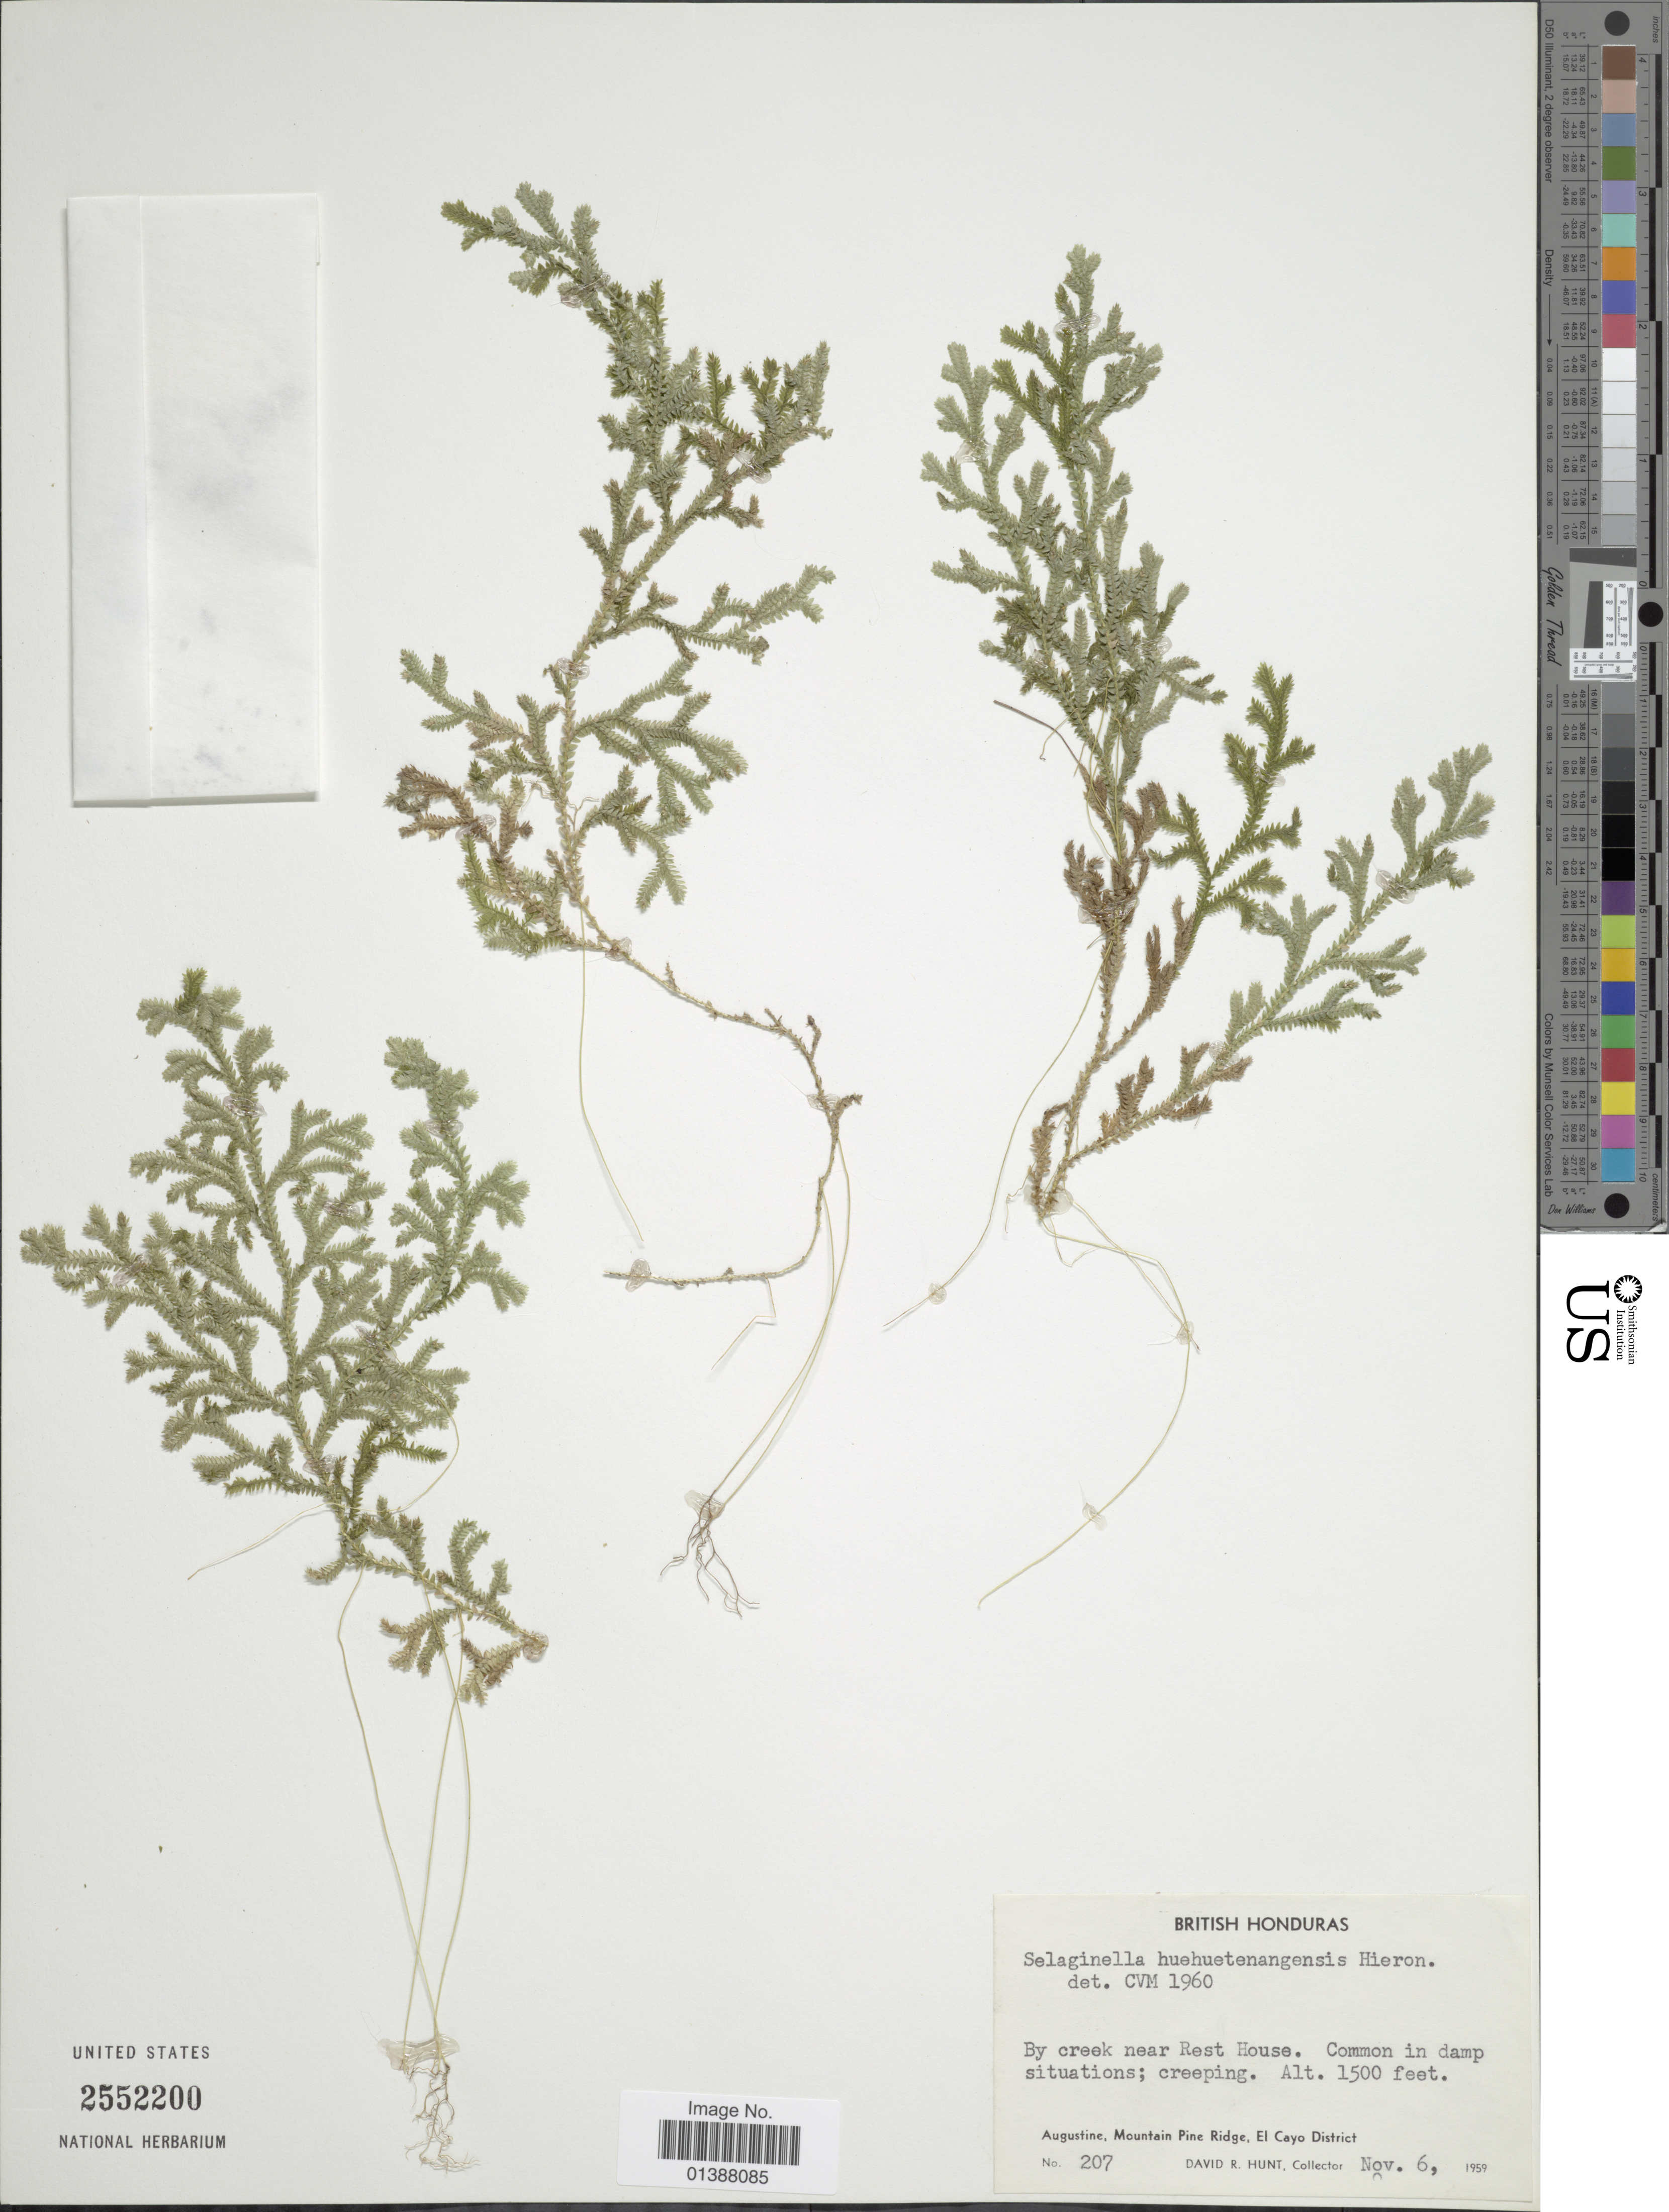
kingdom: Plantae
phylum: Tracheophyta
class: Lycopodiopsida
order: Selaginellales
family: Selaginellaceae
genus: Selaginella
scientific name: Selaginella huehuetenangensis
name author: Hieron.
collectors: D. R. Hunt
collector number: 207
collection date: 1959-11-06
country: Belize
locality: By creek near Rest House. British Honduras, Augustine, Mountain Pine Ridge,El Cayo District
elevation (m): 457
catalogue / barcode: US 2552200